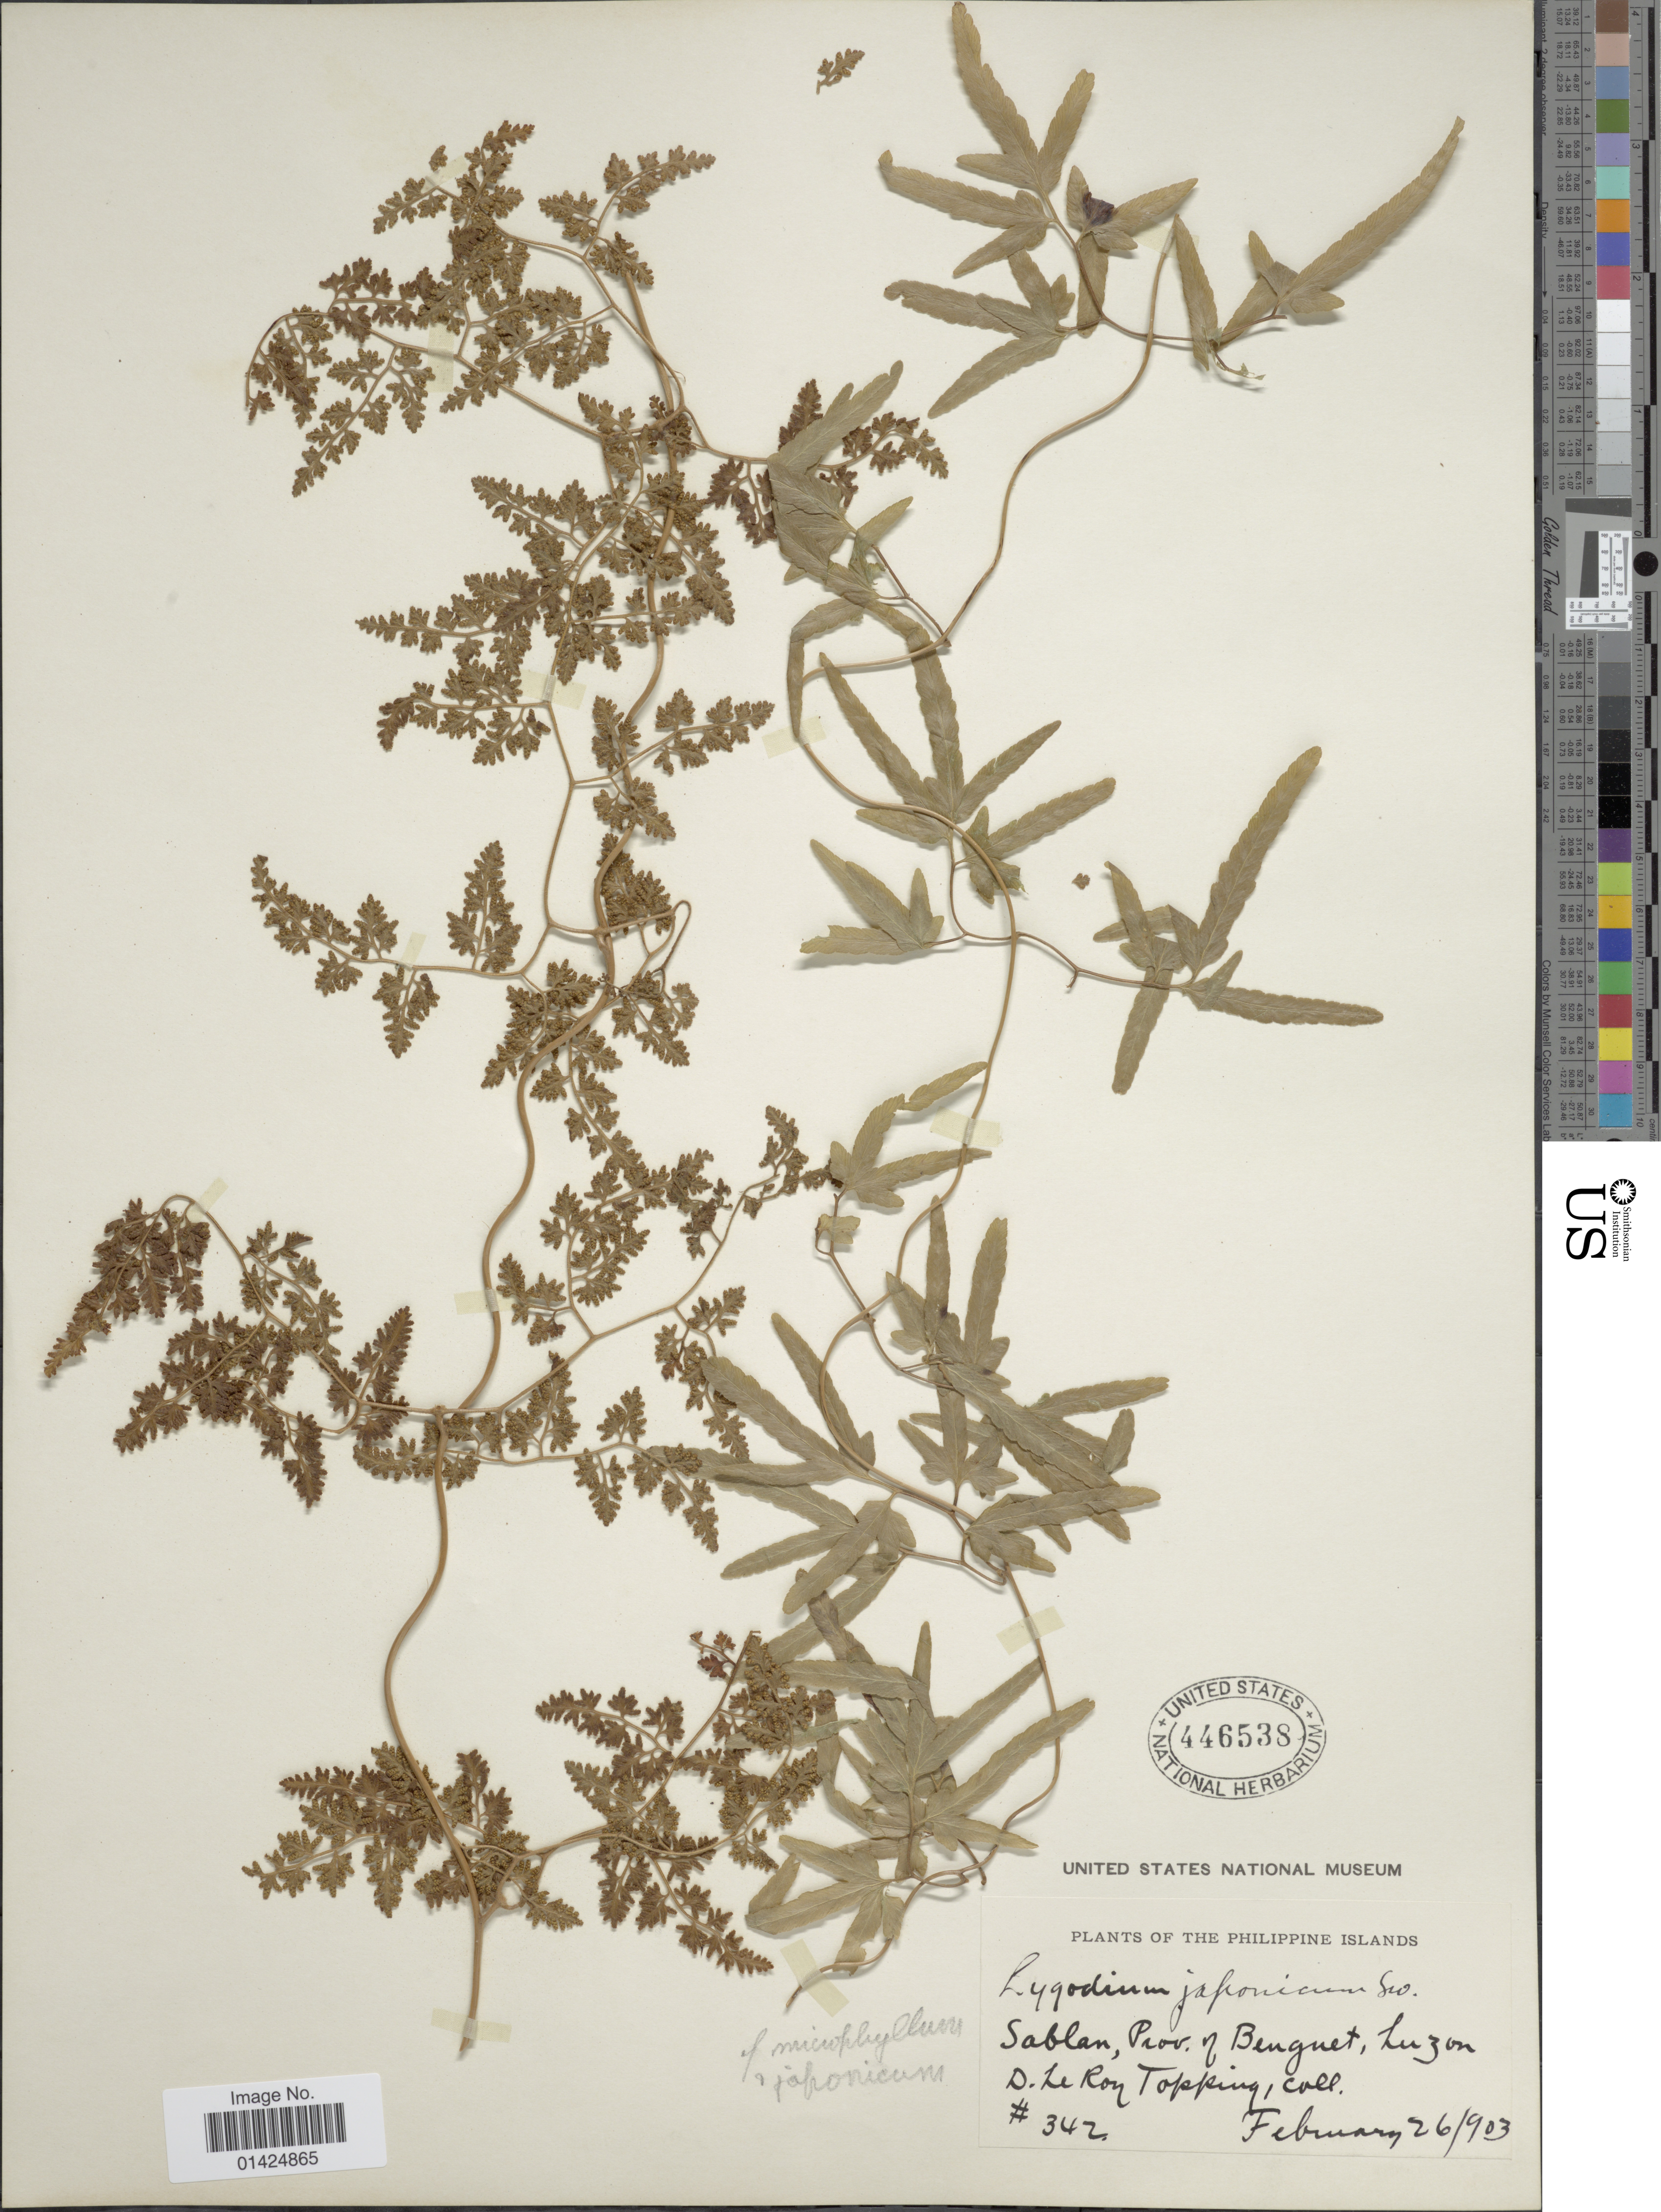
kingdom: Plantae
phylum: Tracheophyta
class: Polypodiopsida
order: Schizaeales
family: Lygodiaceae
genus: Lygodium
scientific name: Lygodium japonicum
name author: (Thunb.) Sw.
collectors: D. L. Topping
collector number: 342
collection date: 1903-02-26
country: Philippines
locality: Sablan, Prov. of Benguet, Luzon.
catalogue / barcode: US 446538